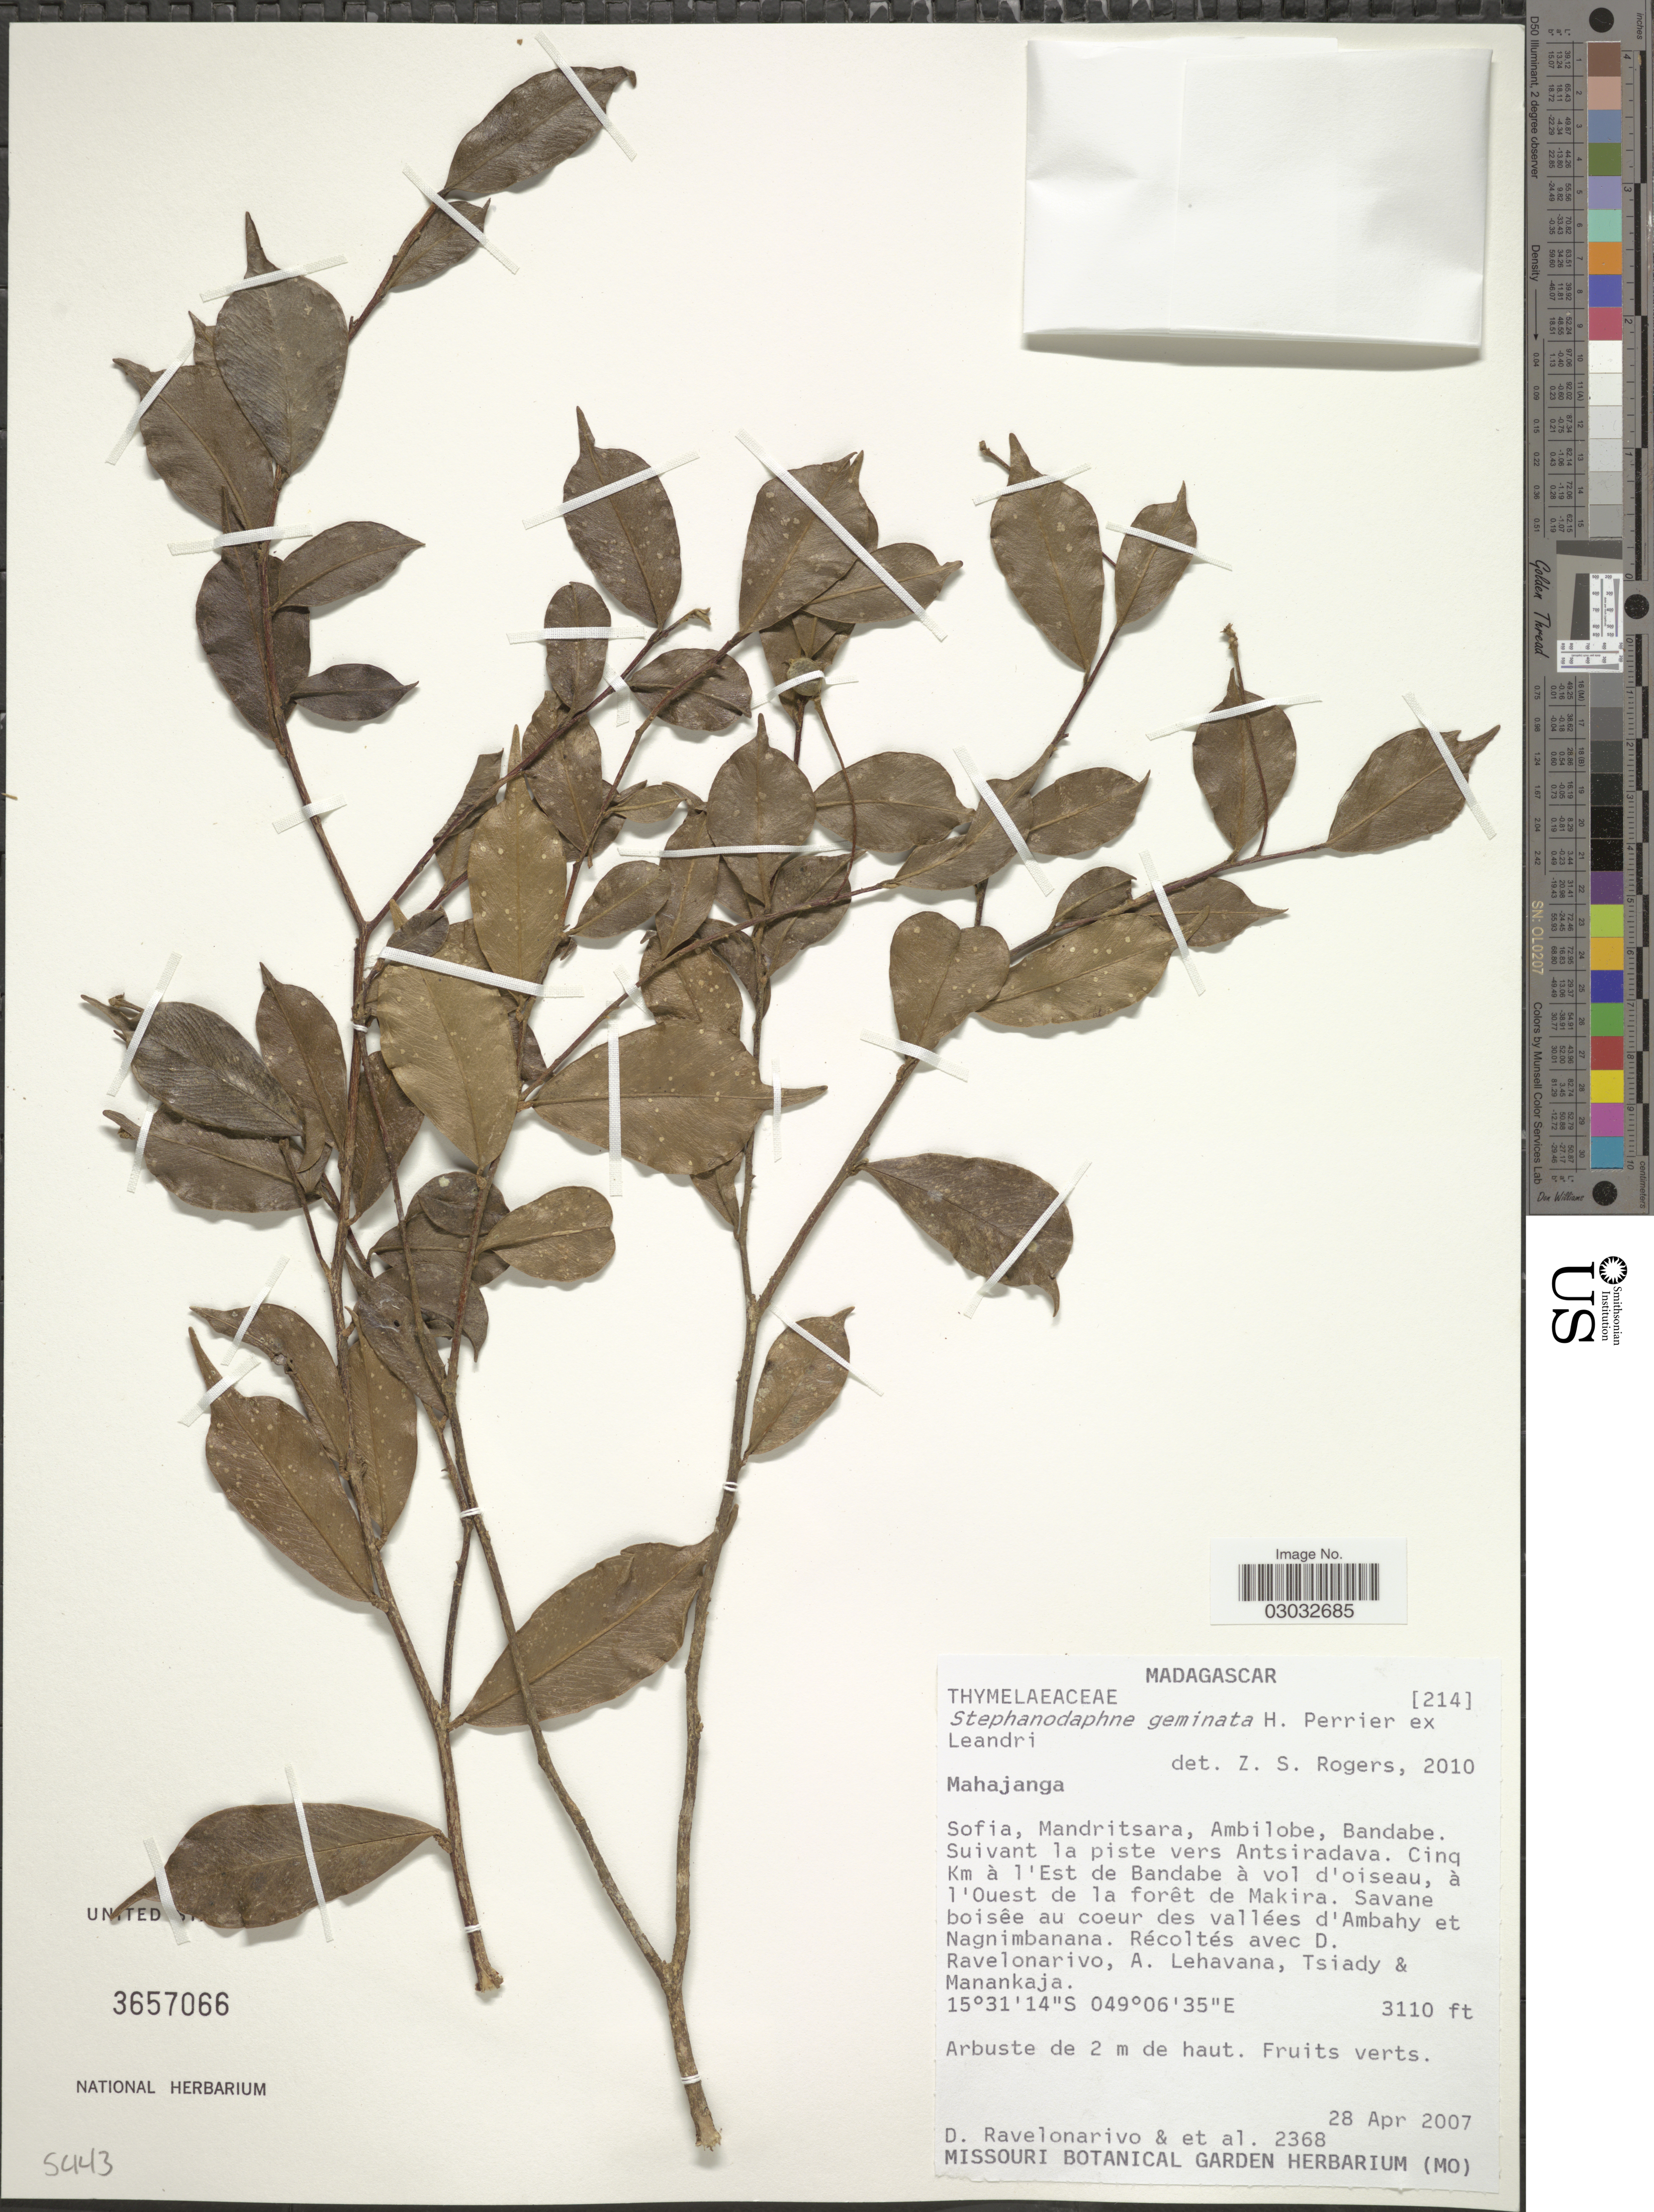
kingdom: Plantae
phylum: Tracheophyta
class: Magnoliopsida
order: Malvales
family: Thymelaeaceae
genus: Stephanodaphne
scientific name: Stephanodaphne geminata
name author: H. Perrier ex Leandri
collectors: D. Ravelonarivo, D. Ravelonarivo, A. Lehavana, -. Tsiady & Manankaja, --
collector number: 2368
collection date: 2007-04-28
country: Madagascar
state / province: Sofia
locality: Sofia, Mandritsara, Ambilobe, Bandabe. Suivant la piste vers Antsiradava. Cinq Km à l'Est de Bandabe à vol d'oiseau, à l'Ouest de la forêt de Makira. Savane boisêe au coeur des vallées d'Ambahy et Nagnimbanana.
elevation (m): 948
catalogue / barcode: US 3657066